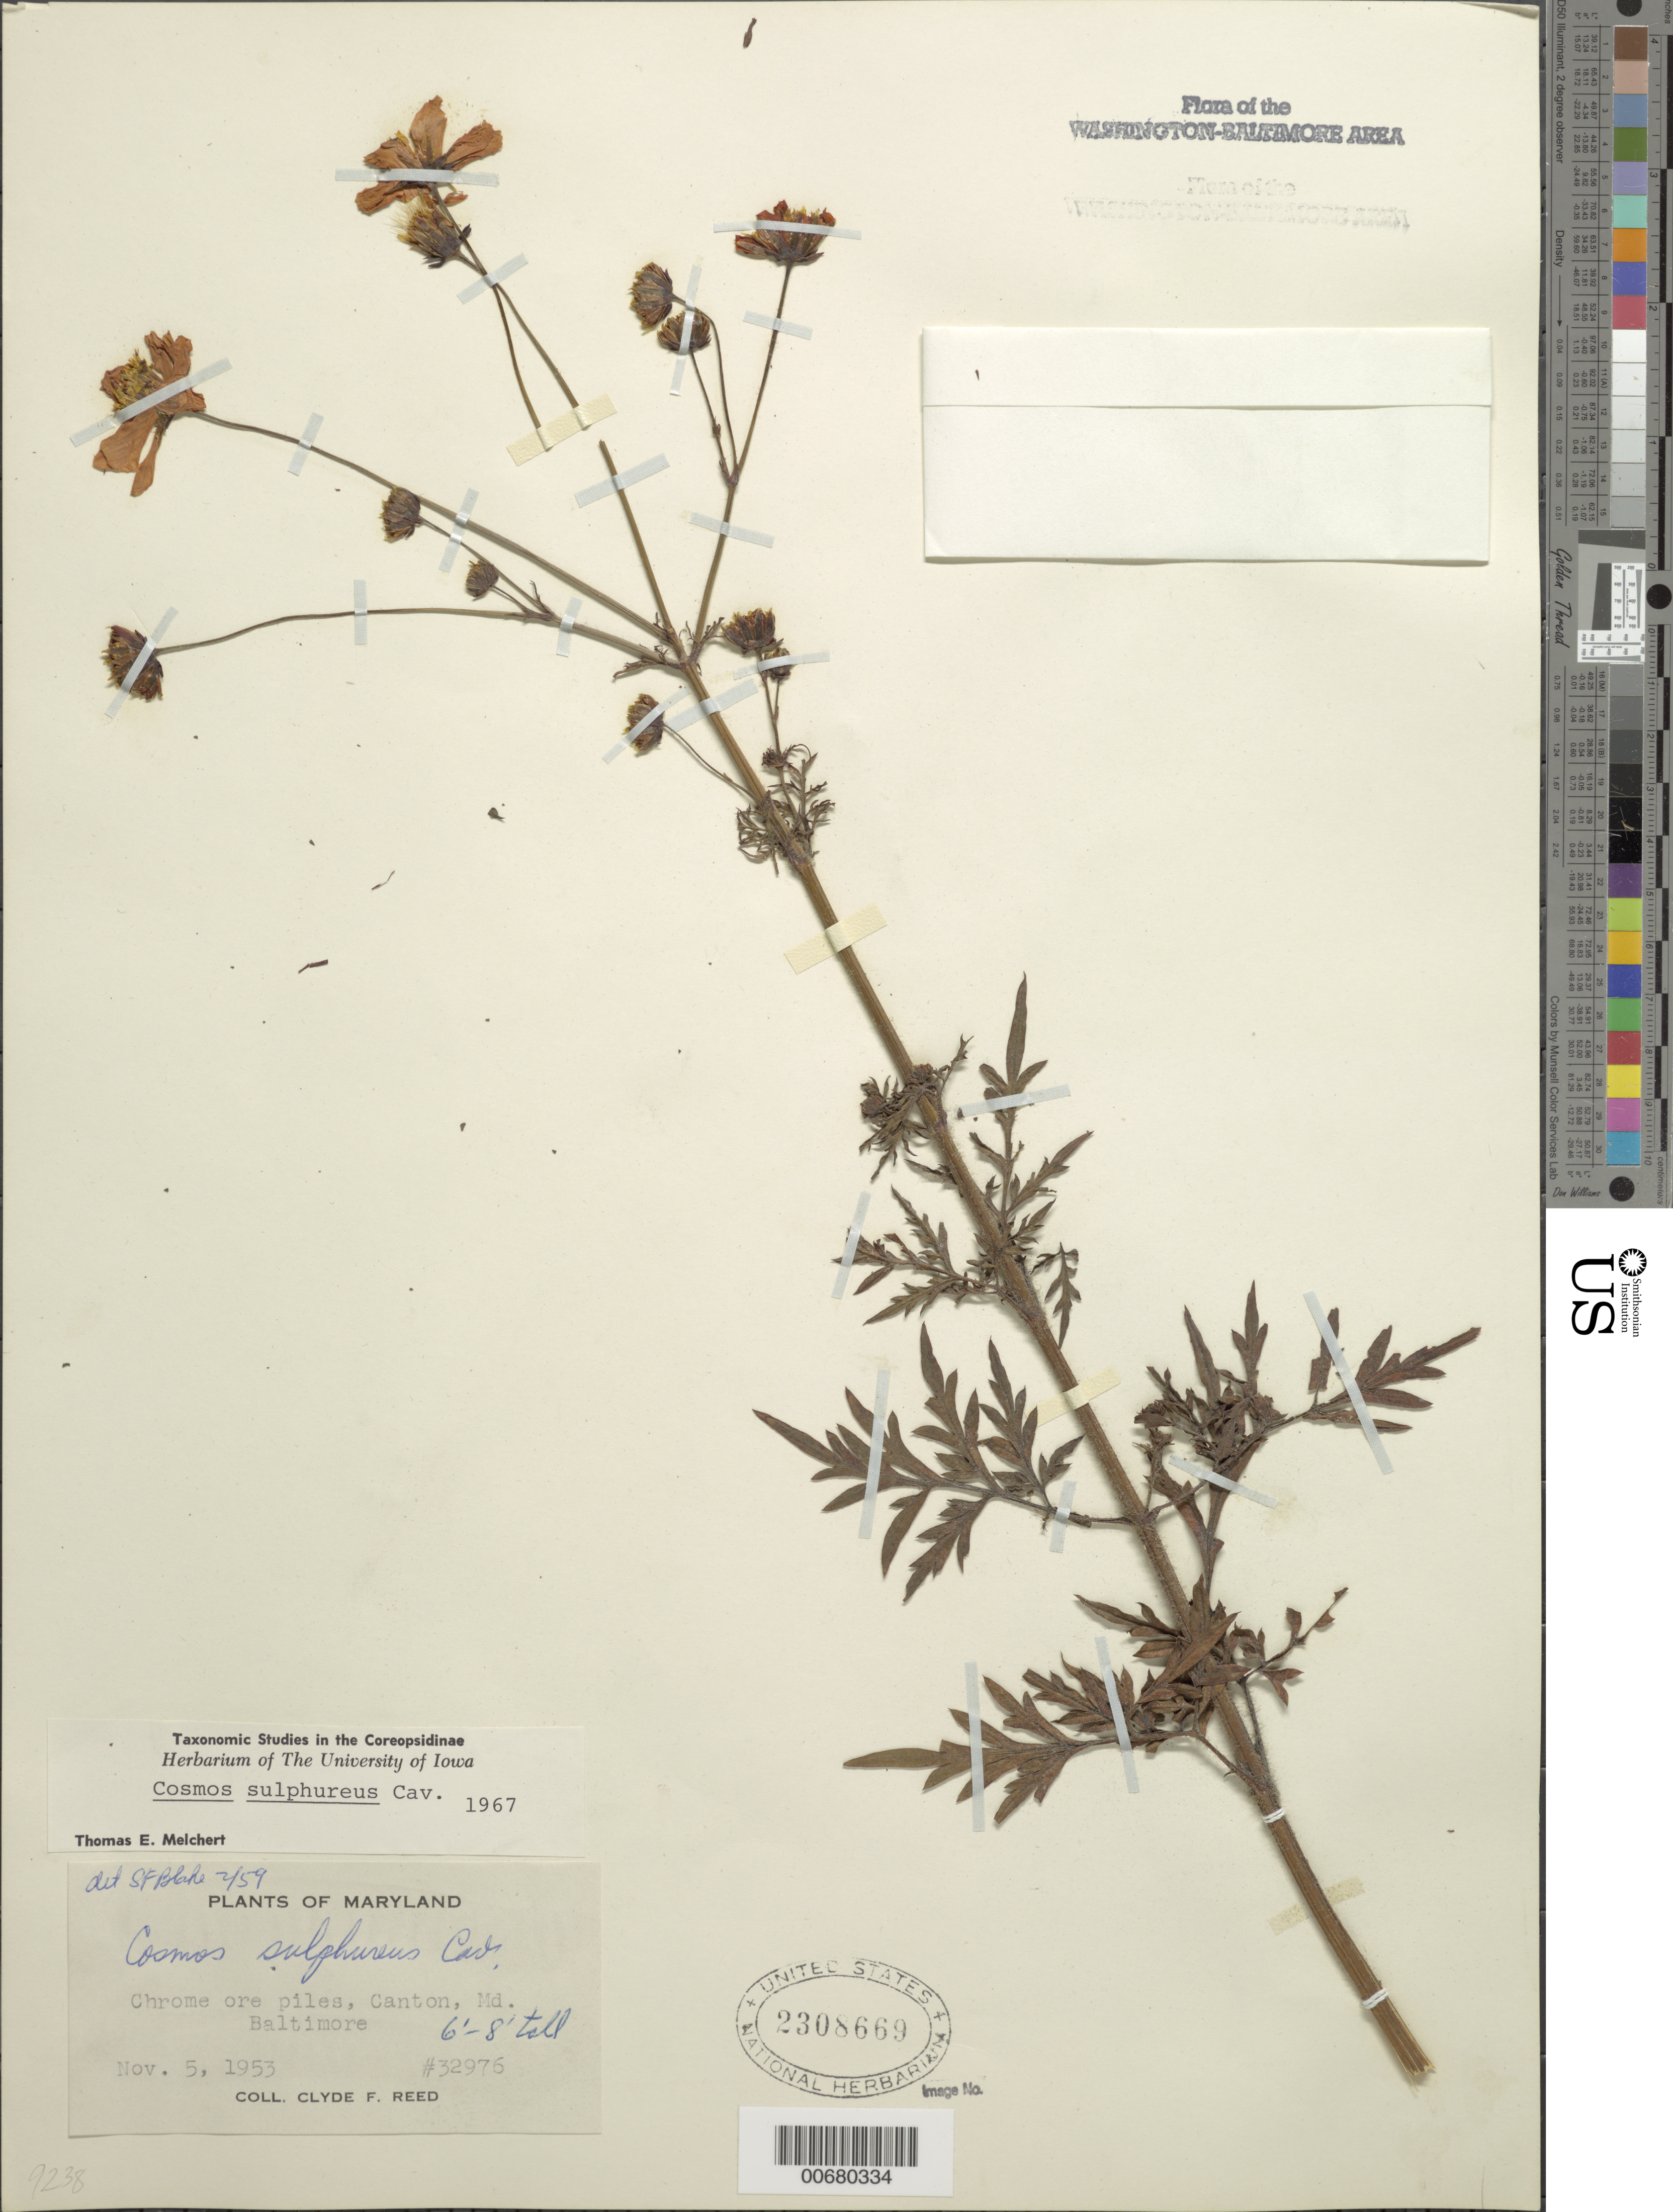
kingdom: Plantae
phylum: Tracheophyta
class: Magnoliopsida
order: Asterales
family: Asteraceae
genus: Cosmos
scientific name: Cosmos sulphureus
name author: Cav.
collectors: C. F. Reed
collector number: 32976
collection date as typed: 05 Nov 1953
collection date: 1953-11-05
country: United States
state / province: Maryland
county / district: City of Baltimore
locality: Canton, Baltimore, chrome ore piles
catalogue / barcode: US 2308669